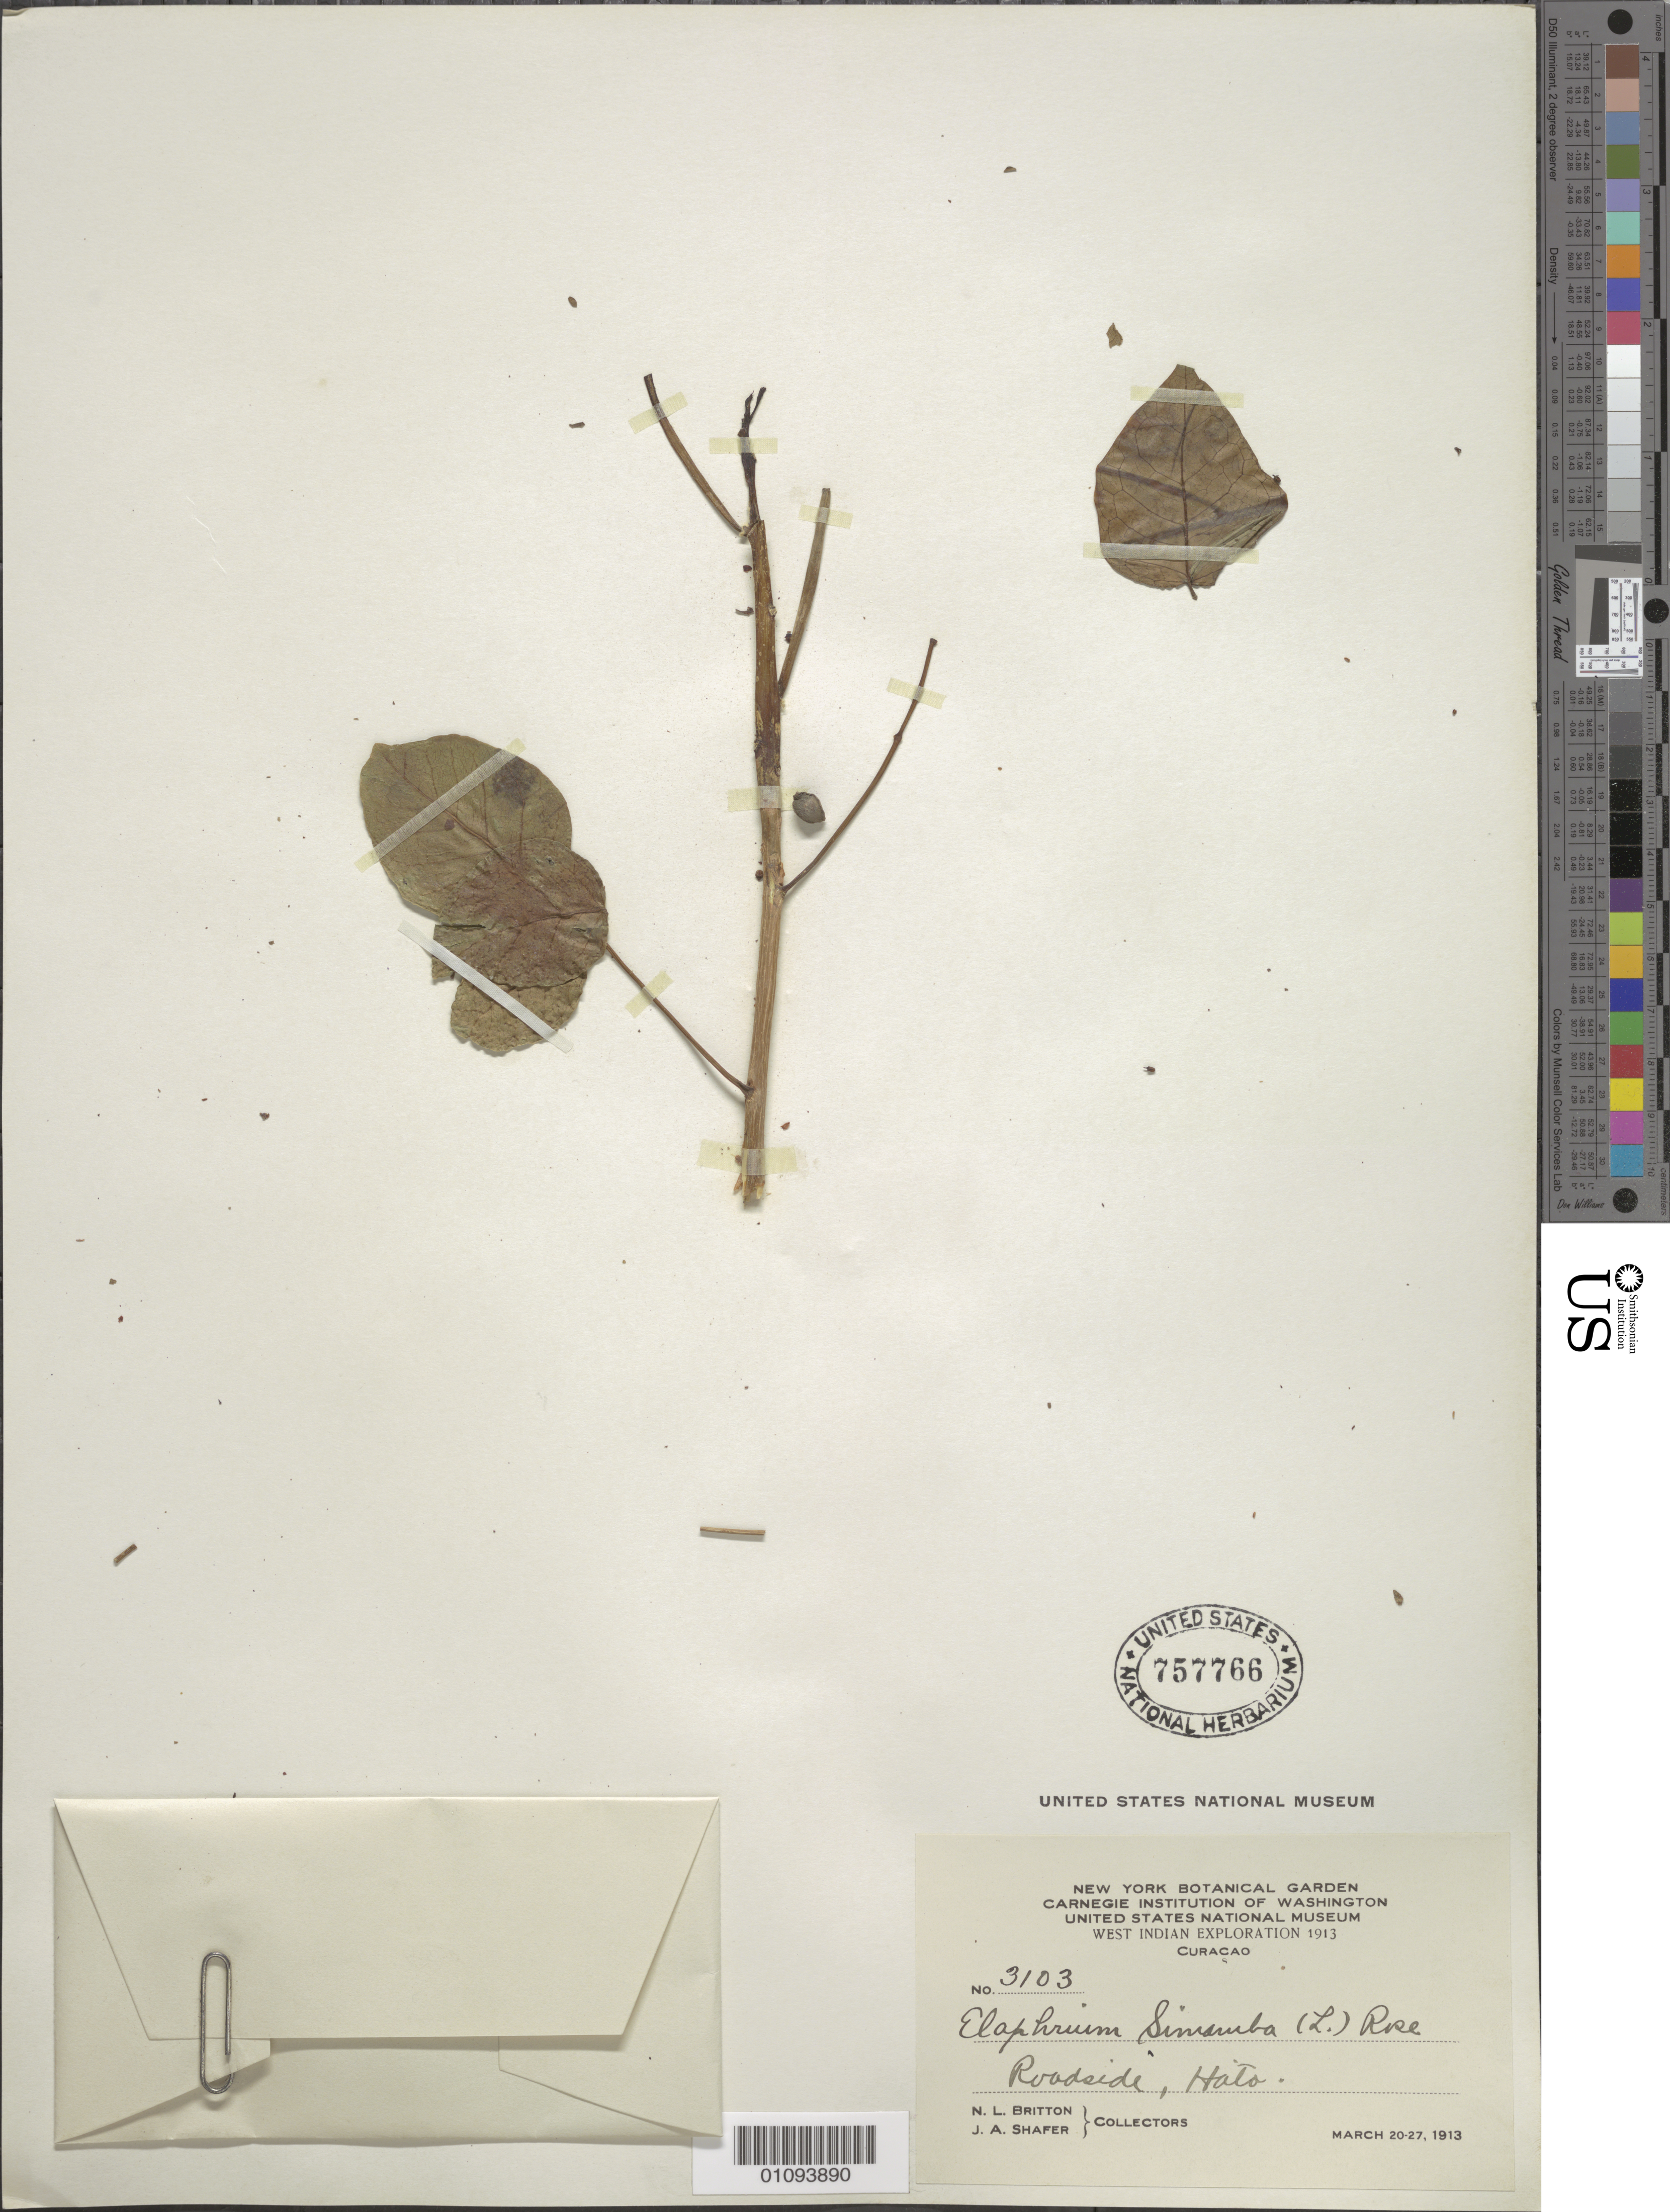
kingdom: Plantae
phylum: Tracheophyta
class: Magnoliopsida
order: Sapindales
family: Burseraceae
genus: Bursera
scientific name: Bursera simaruba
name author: (L.) Sarg.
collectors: N. Britton & J. A. Shafer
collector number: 3103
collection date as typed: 20 Mar 1913 to 27 Mar 1913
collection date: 1913-03-20/1913-03-27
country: Curaçao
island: Curaçao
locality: Hato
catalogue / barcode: US 757766